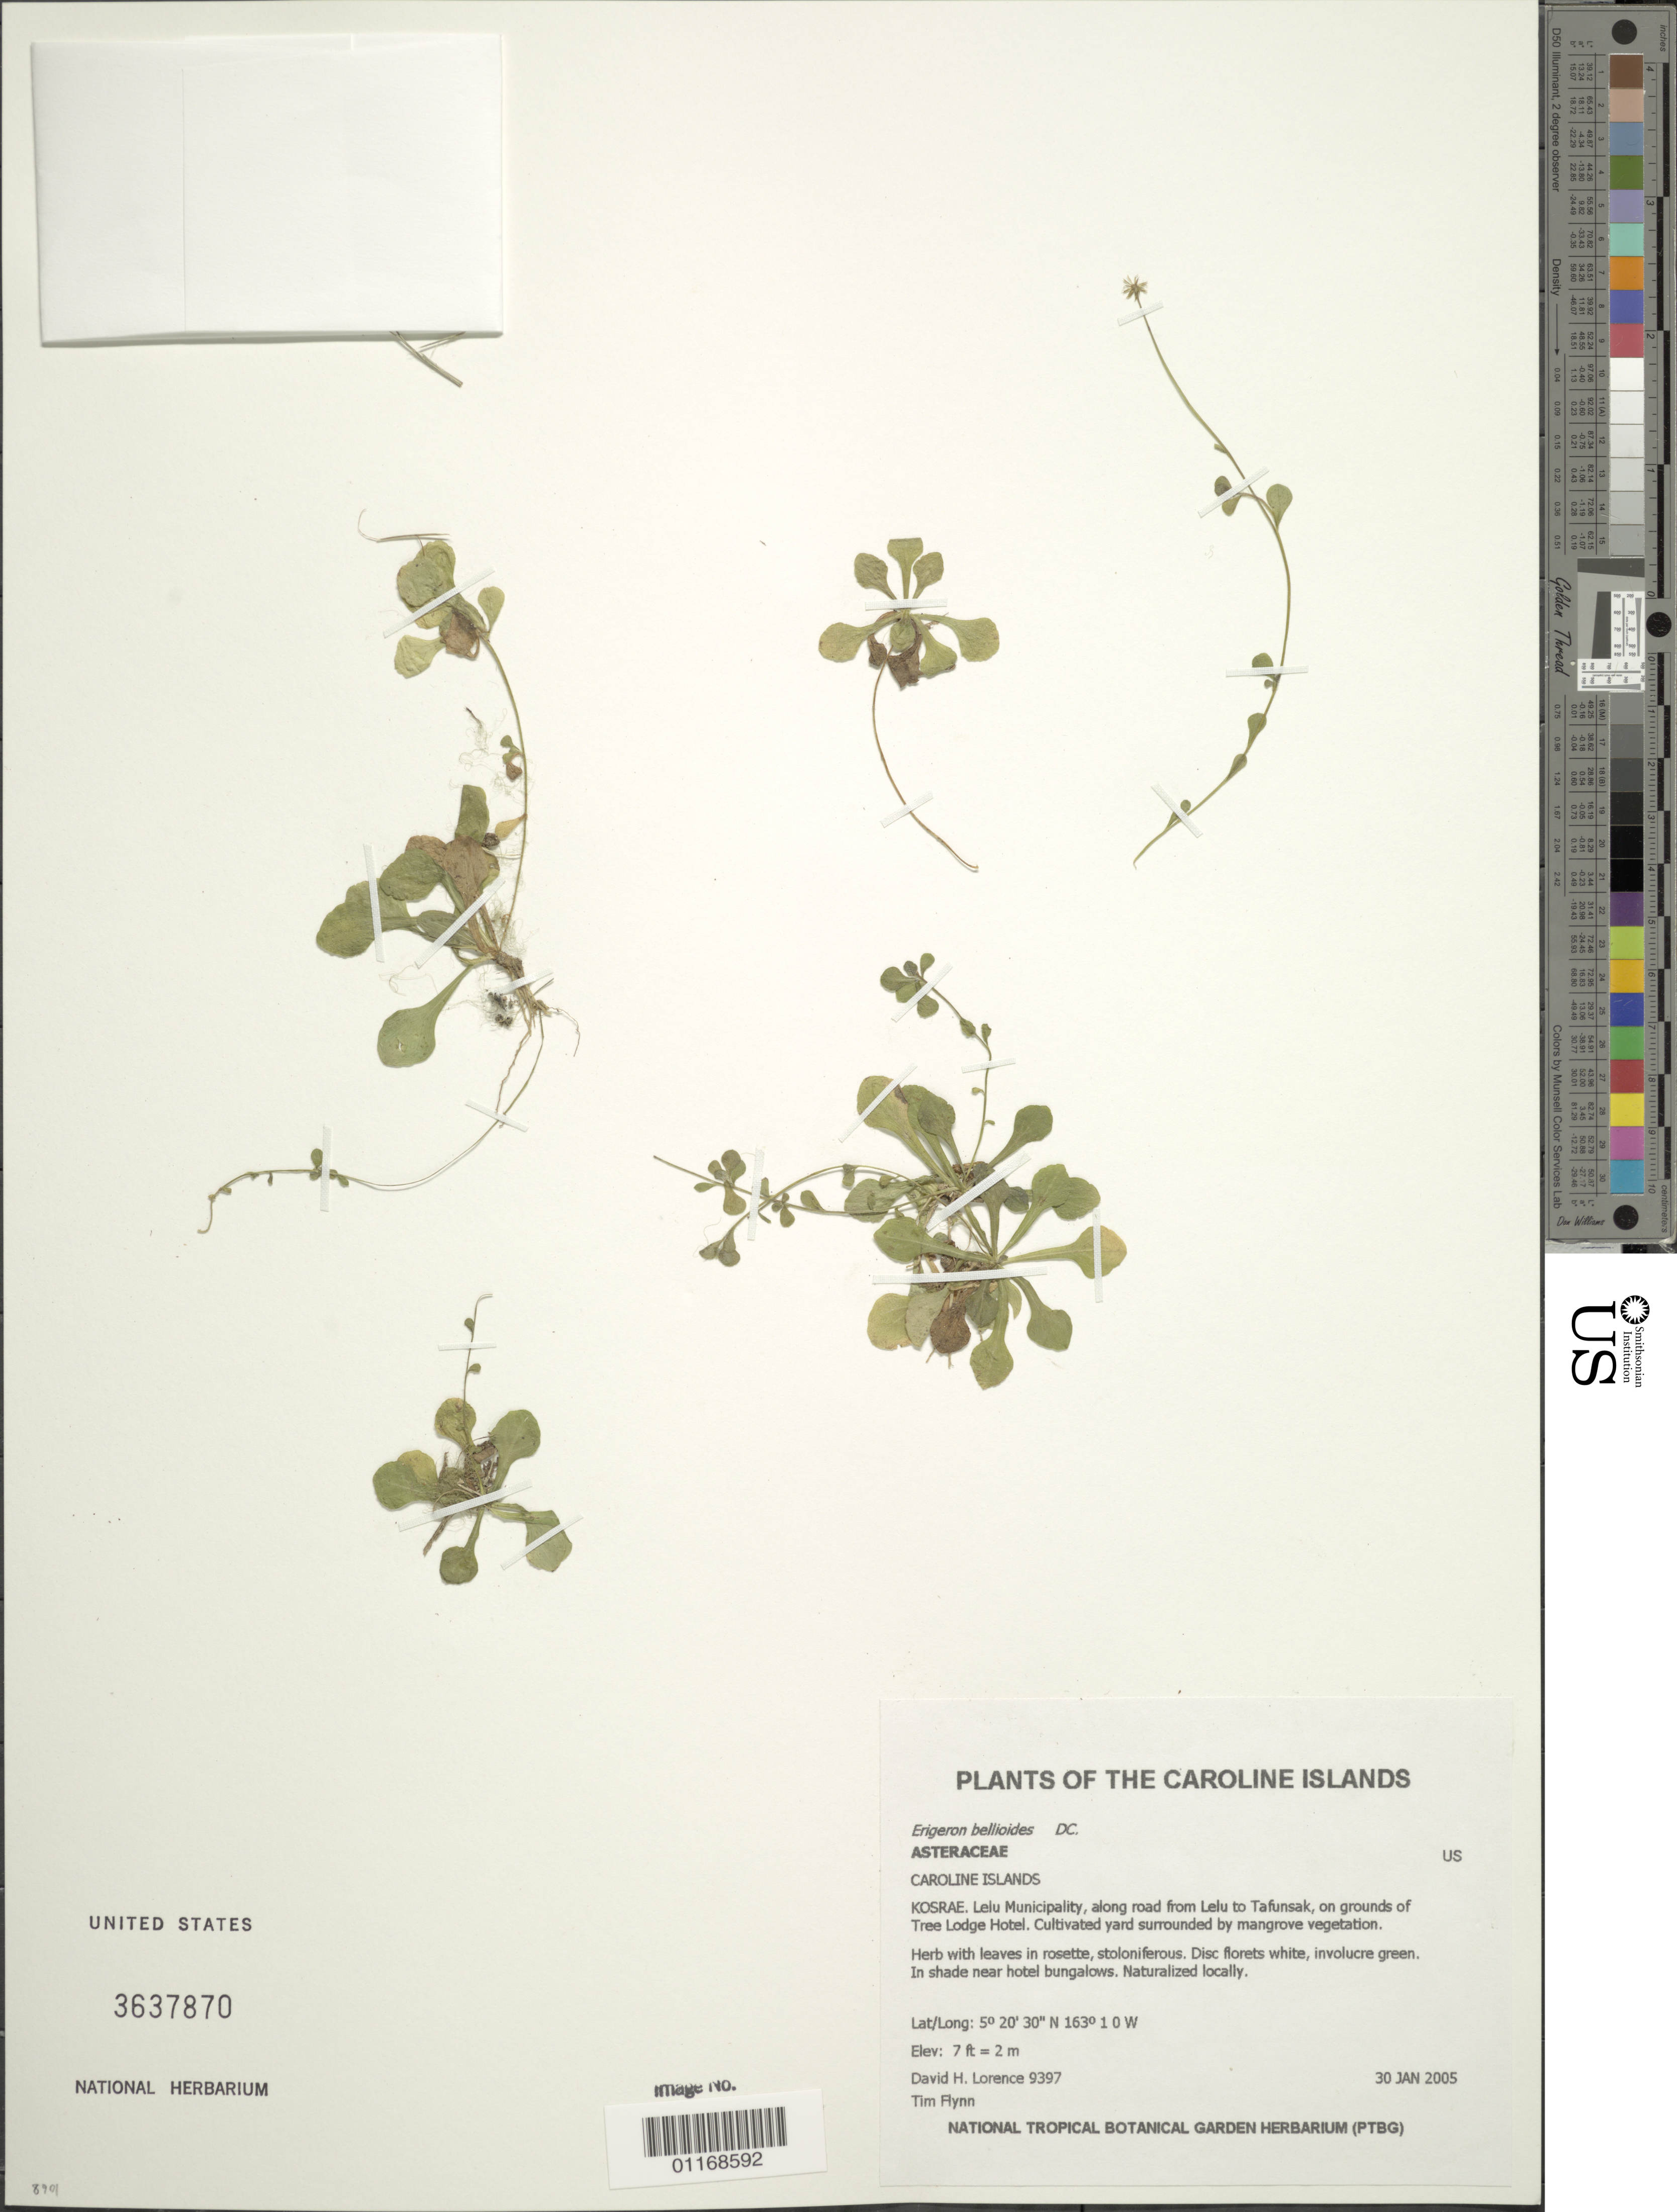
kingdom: Plantae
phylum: Tracheophyta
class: Magnoliopsida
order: Asterales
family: Asteraceae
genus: Erigeron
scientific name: Erigeron bellioides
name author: DC.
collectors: D. Lorence & T. W. Flynn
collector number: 9397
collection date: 2005-01-30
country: Micronesia, Federated States of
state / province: Kosrae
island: Kosrae [Kusaie]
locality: Lelu municipality, along road from Lulu to Tafunsak, on grounds of Tree lodge hotel.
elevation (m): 2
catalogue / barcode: US 3637870